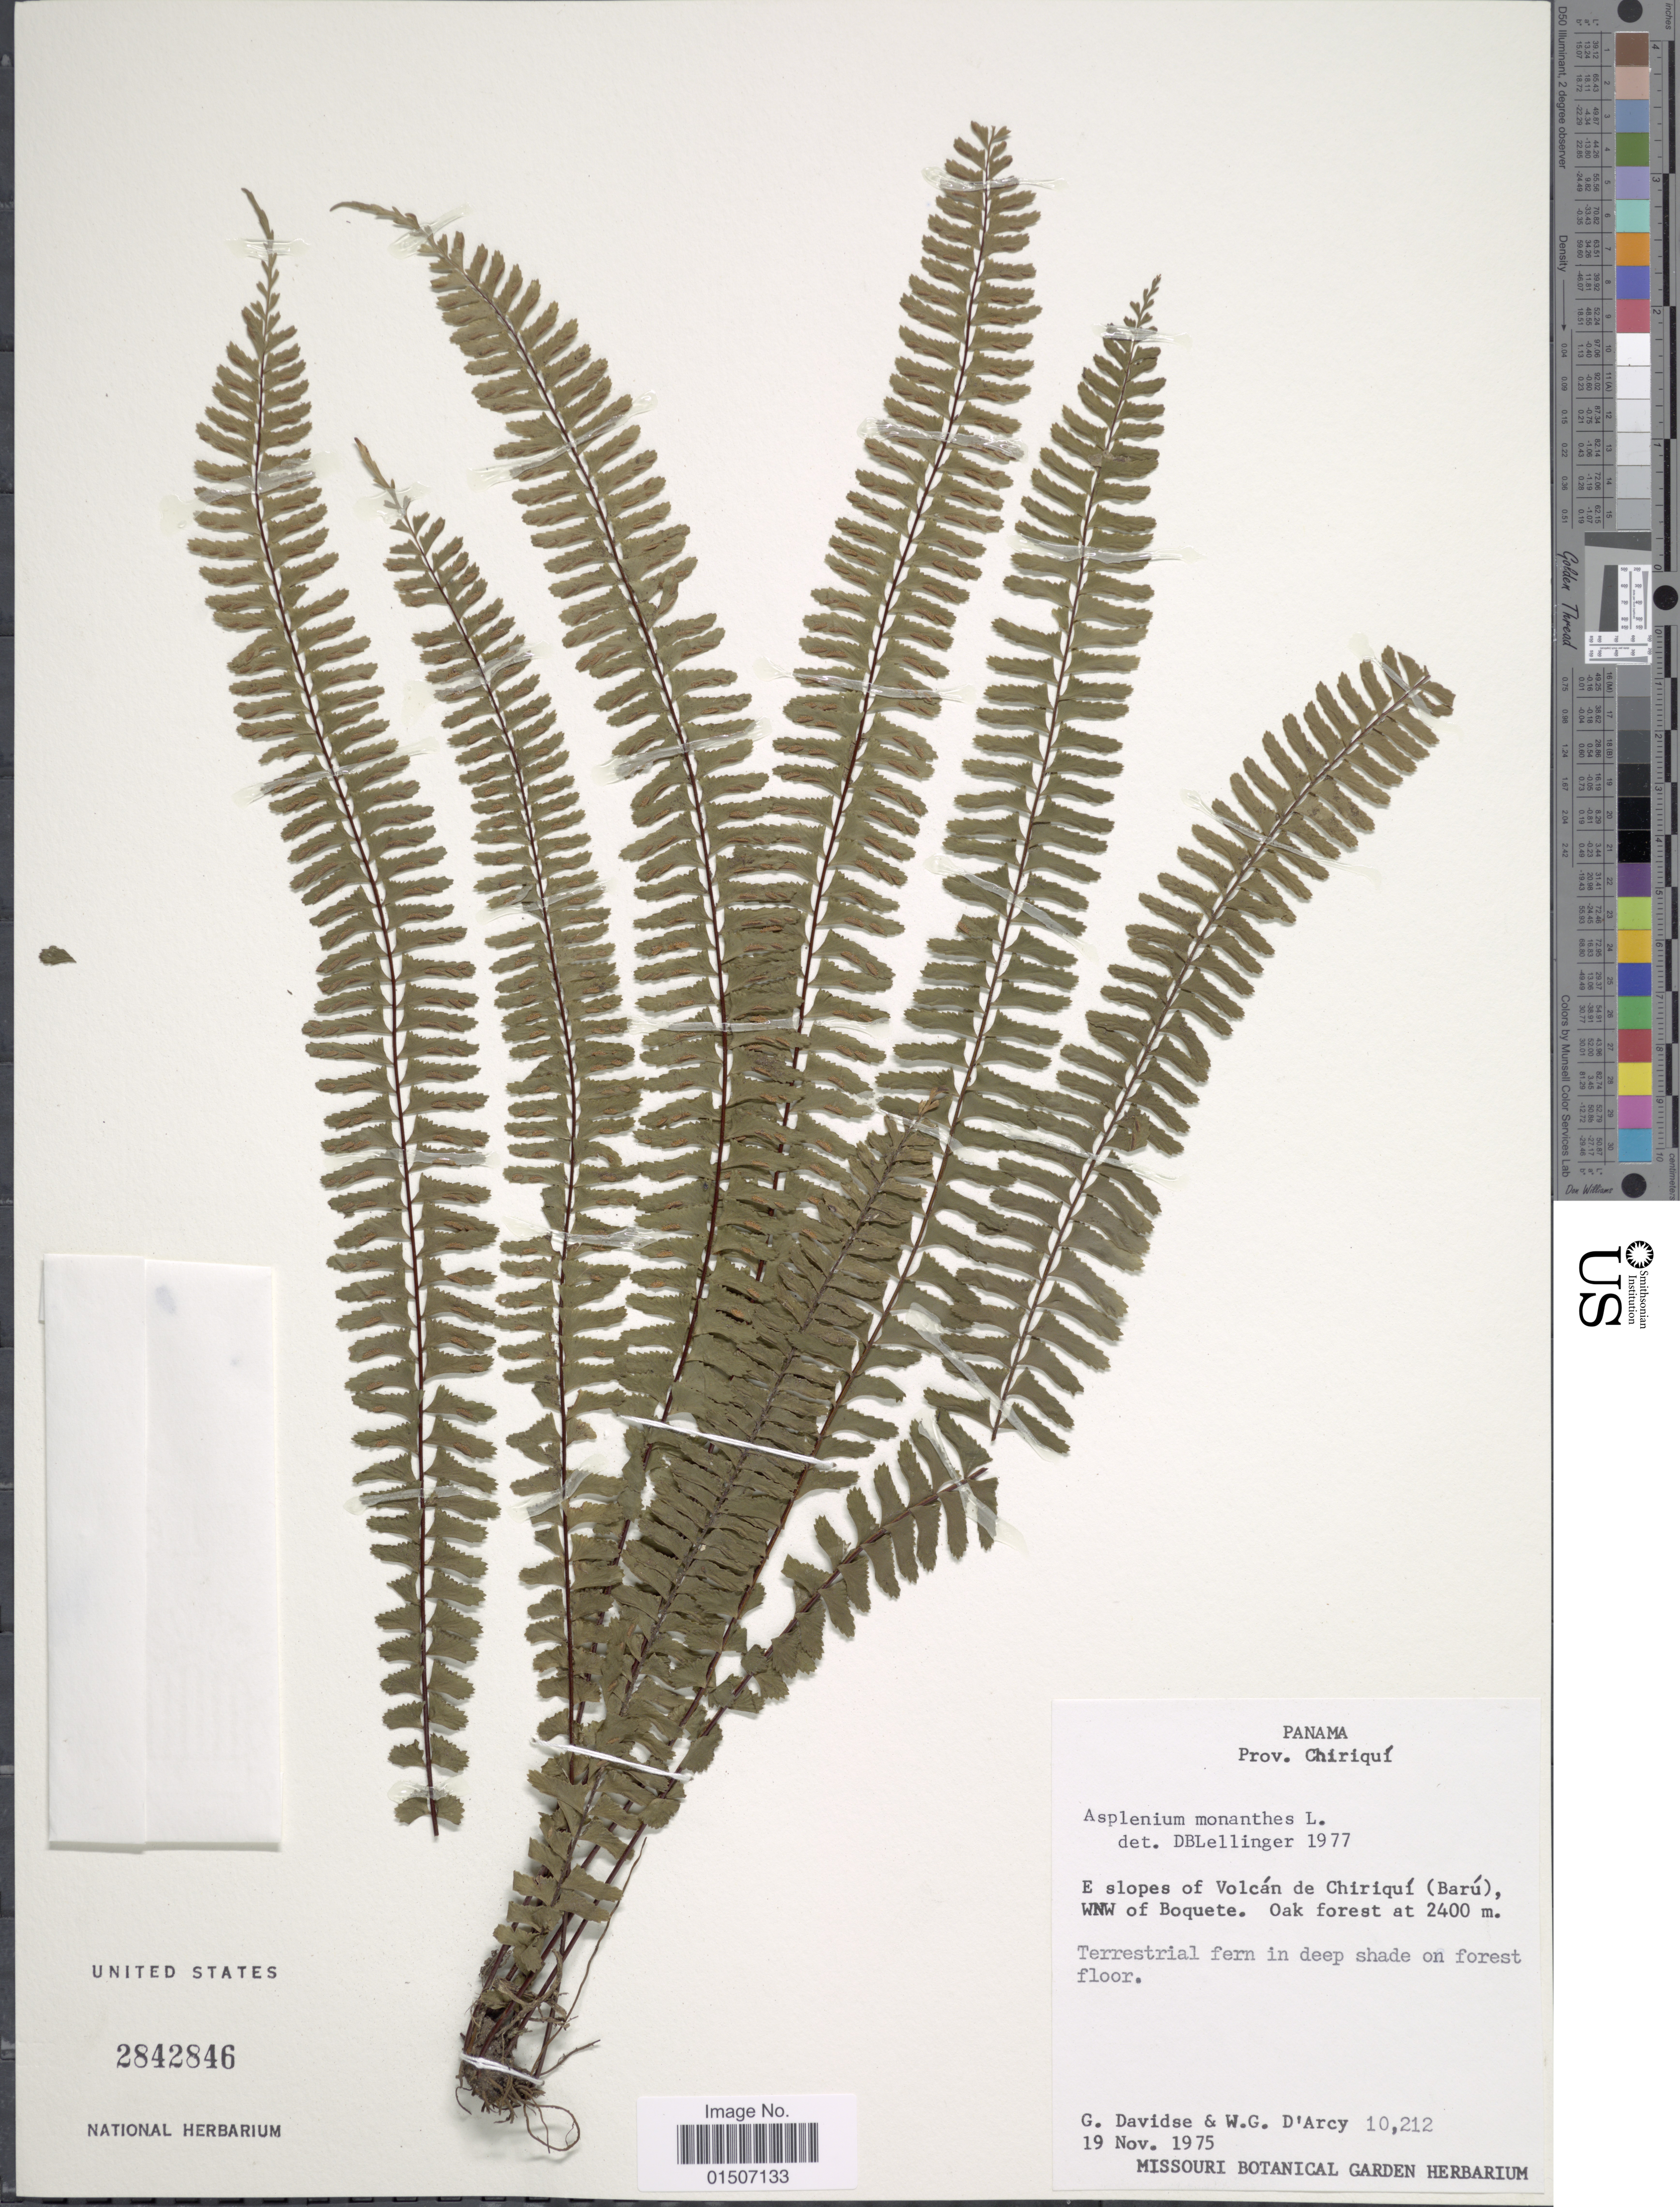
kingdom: Plantae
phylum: Tracheophyta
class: Polypodiopsida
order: Polypodiales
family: Aspleniaceae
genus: Asplenium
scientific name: Asplenium monanthes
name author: L.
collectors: G. Davidse & W. G. D'Arcy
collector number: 10212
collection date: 1975-11-19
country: Panama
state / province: Chiriqui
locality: E slopes of Volcán de Chiriquí (Barú), WNW of Boquete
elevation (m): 2400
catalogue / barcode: US 2842846